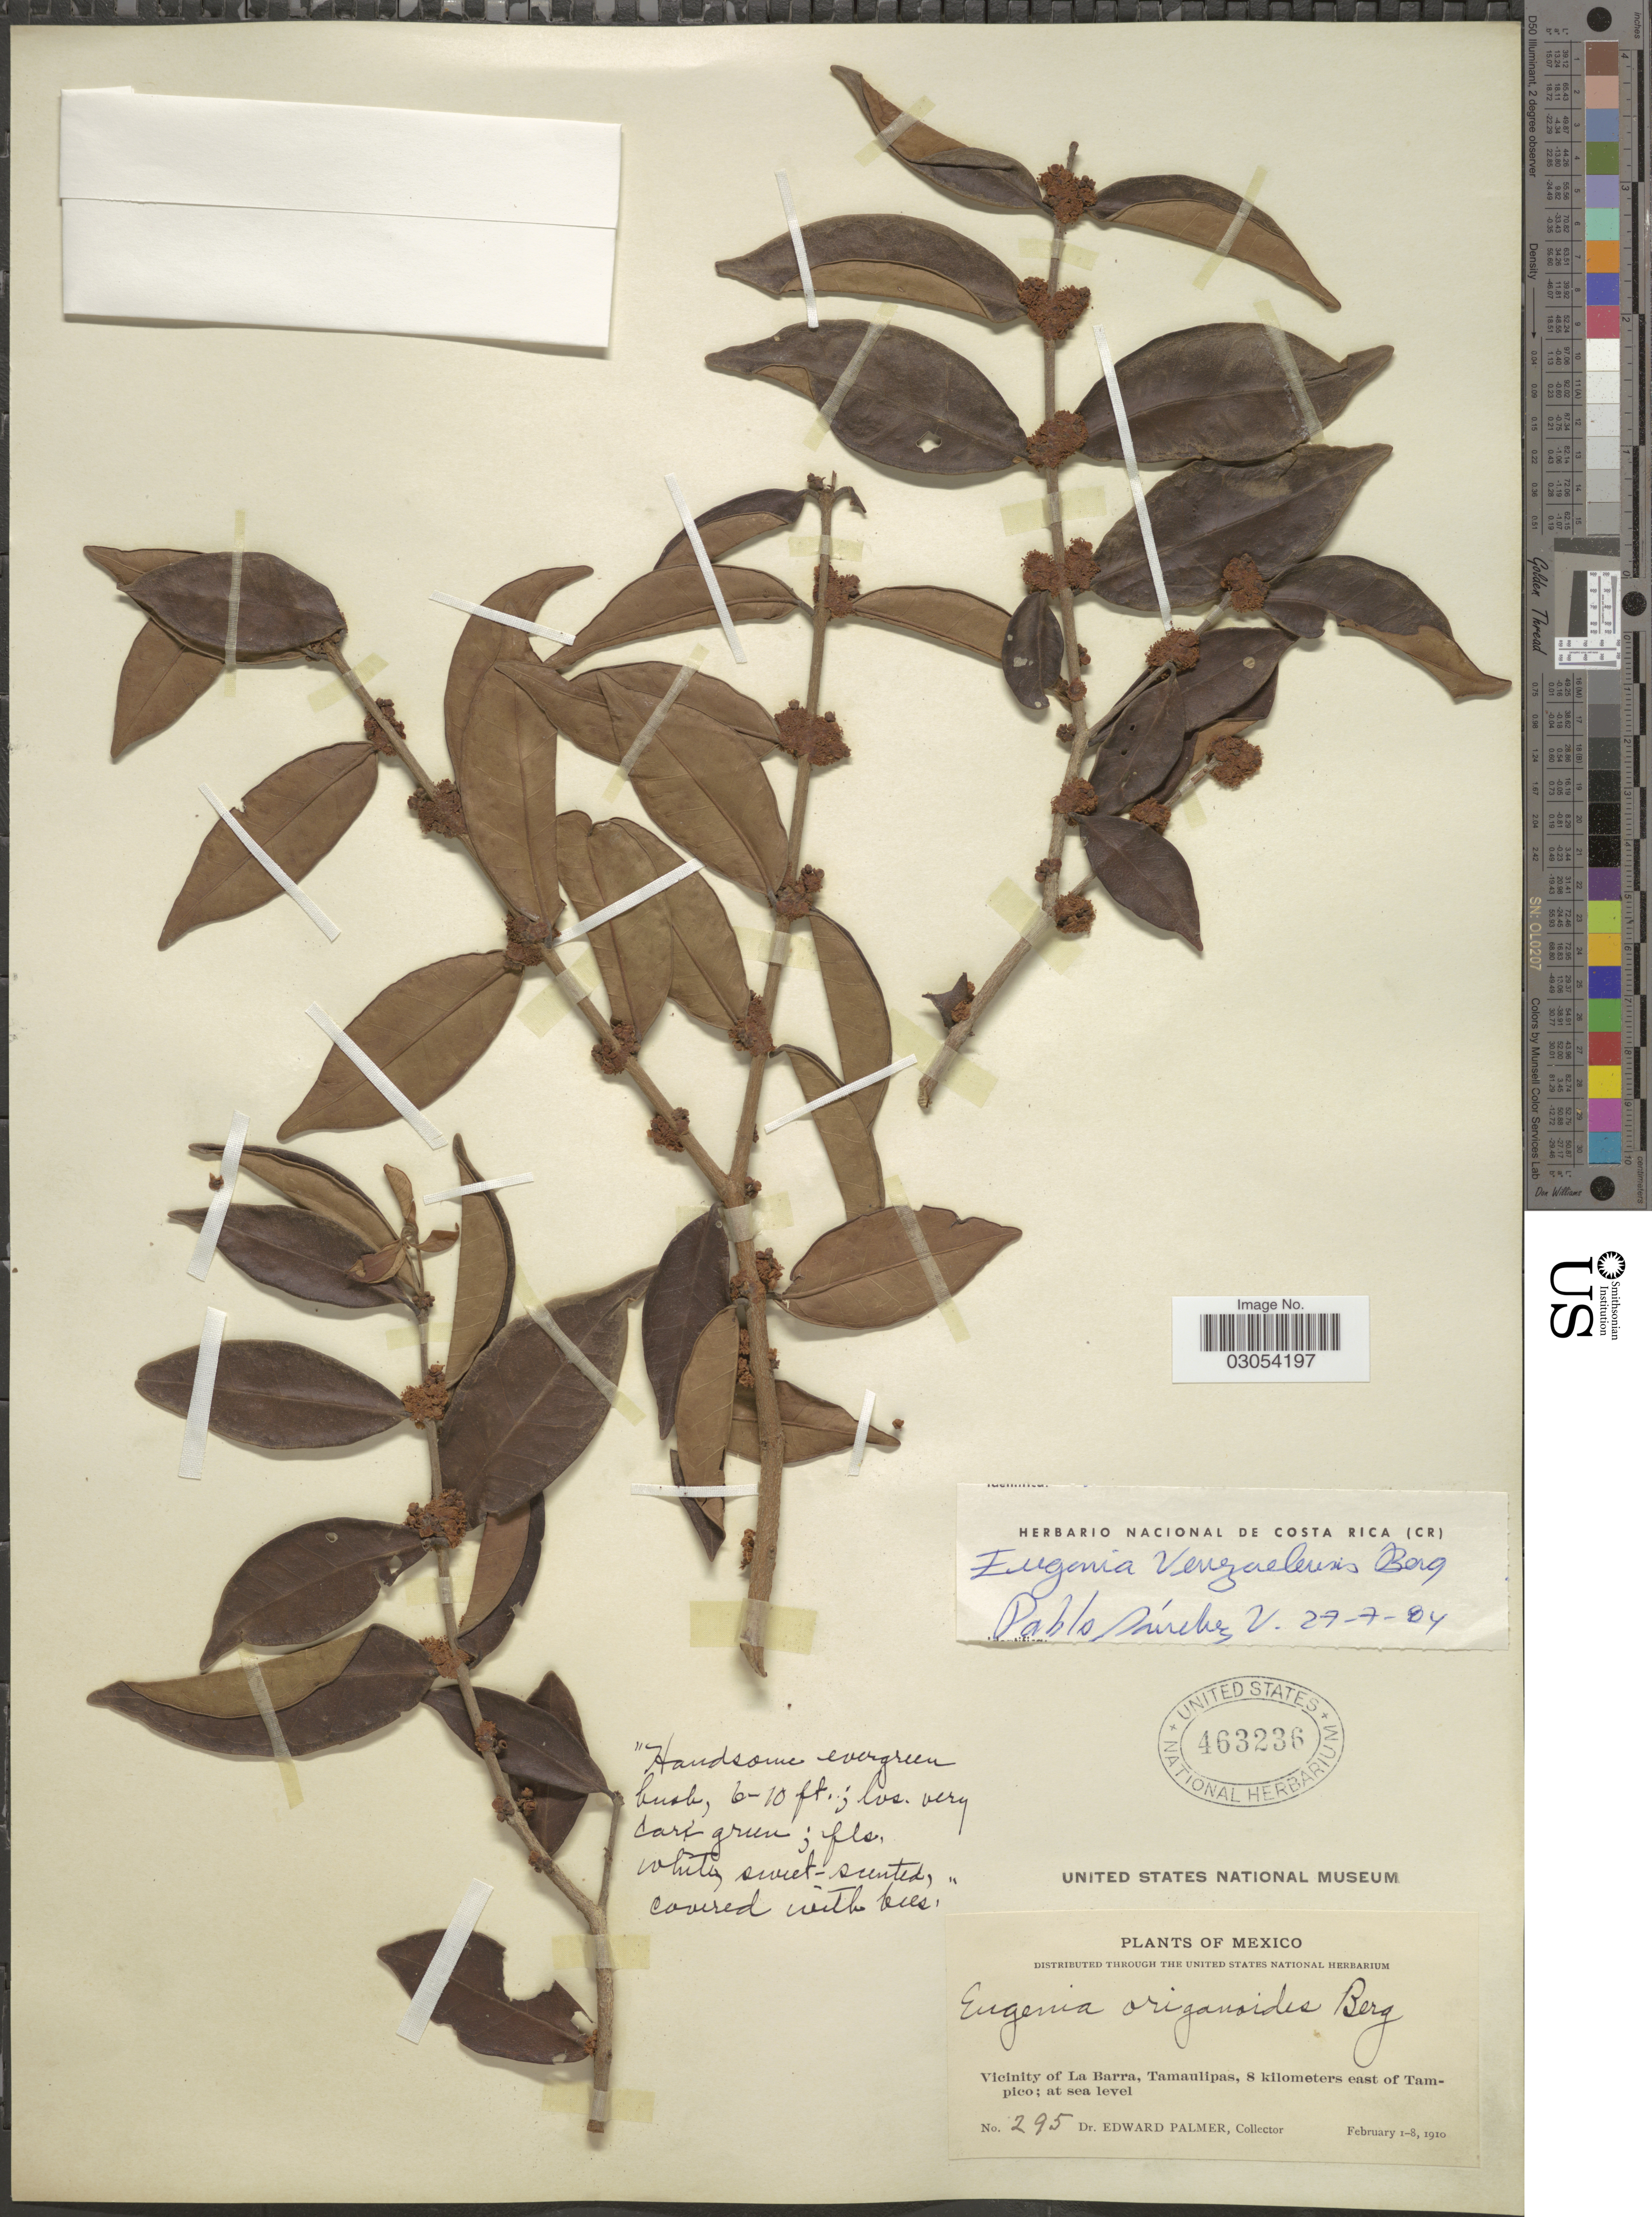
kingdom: Plantae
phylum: Tracheophyta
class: Magnoliopsida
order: Myrtales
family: Myrtaceae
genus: Eugenia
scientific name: Eugenia venezuelensis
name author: O. Berg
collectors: E. Palmer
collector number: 295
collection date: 1910-02-01/1910-02-08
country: Mexico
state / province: Tamaulipas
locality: Vicinity of La Barra, 8 kilometers east of Tampico.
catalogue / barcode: US 463236